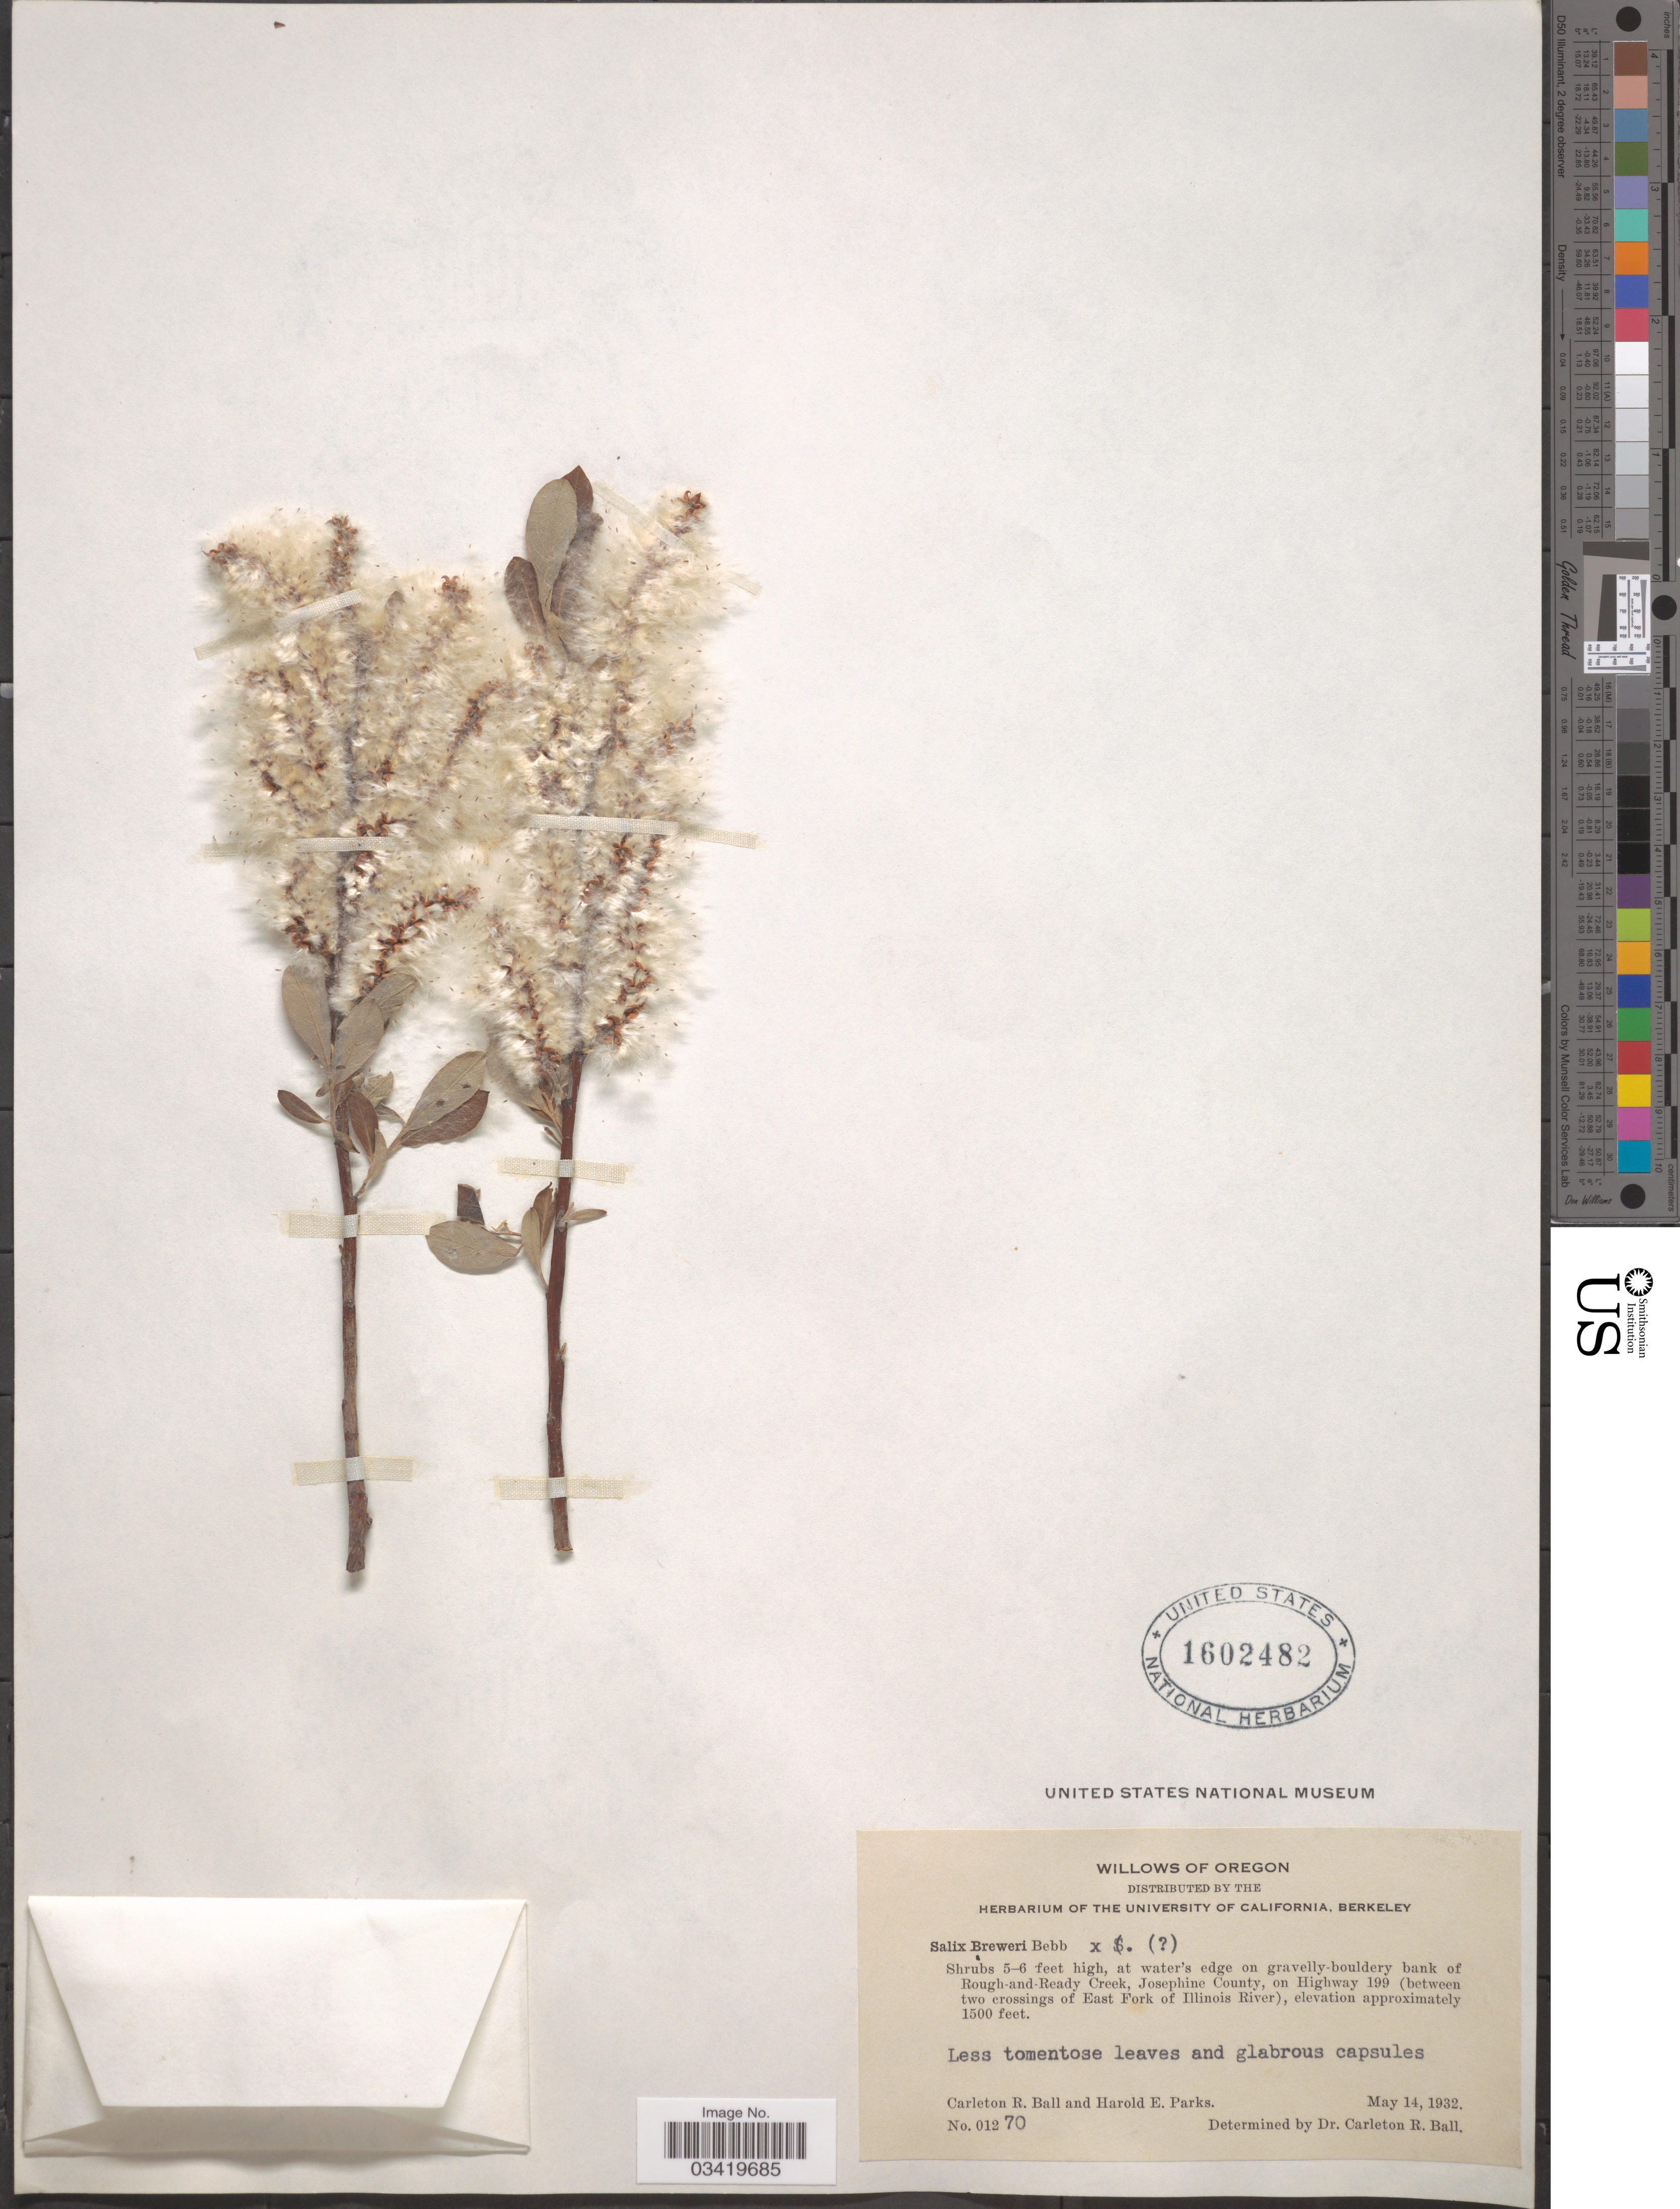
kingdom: Plantae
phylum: Tracheophyta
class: Magnoliopsida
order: Malpighiales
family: Salicaceae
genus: Salix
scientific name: Salix breweri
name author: Bebb in S. Watson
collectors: C. R. Ball & H. E. Parks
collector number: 01270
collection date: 1932-05-14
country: United States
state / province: Oregon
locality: At water's edge on gravelly-bouldery bank of Rough-and-Ready Creek, Josephine County, on Highway 199 (between two crossings of East Fork of Illinois River).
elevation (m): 457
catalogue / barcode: US 1602482